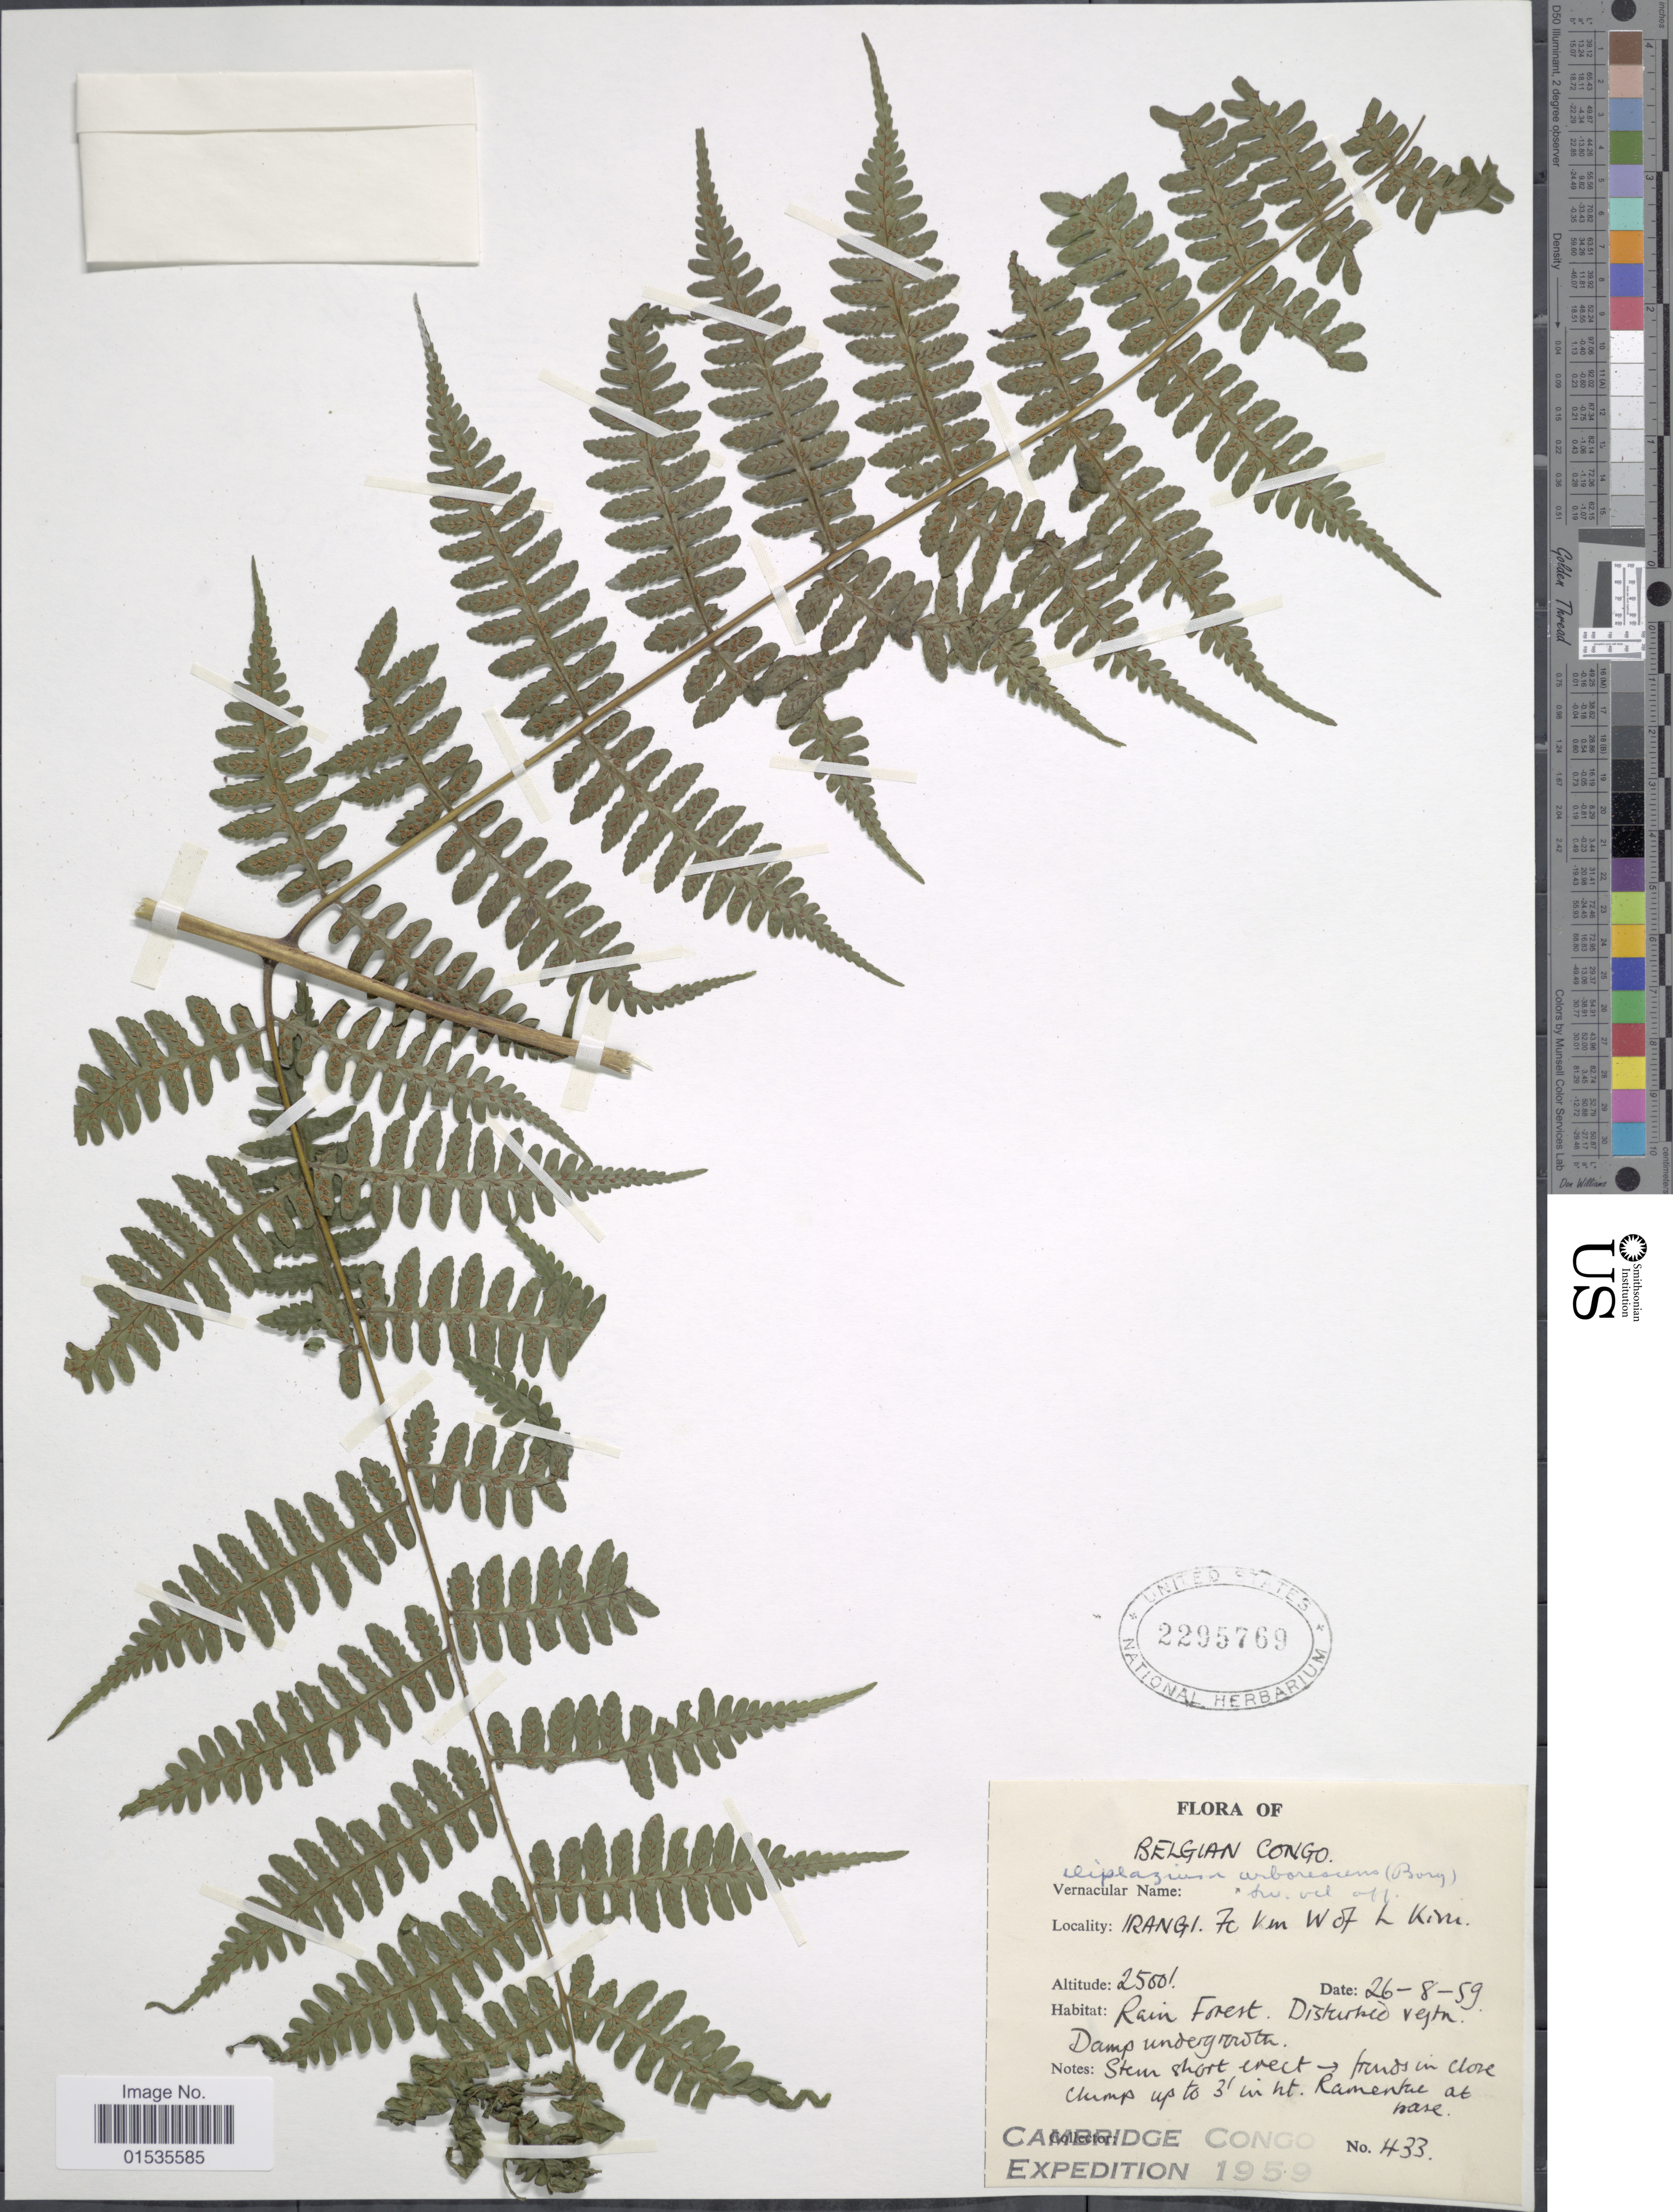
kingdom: Plantae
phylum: Tracheophyta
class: Polypodiopsida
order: Polypodiales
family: Athyriaceae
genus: Diplazium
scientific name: Diplazium arborescens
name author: Sw.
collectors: Cambridge Congo Expedition 1959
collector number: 433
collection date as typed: Transcribed d/m/y: 26/8/59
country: Congo, Democratic Republic of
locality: Irangi, H. Vm W of Lkim, Belgian Congo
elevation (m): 762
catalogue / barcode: US 2295769